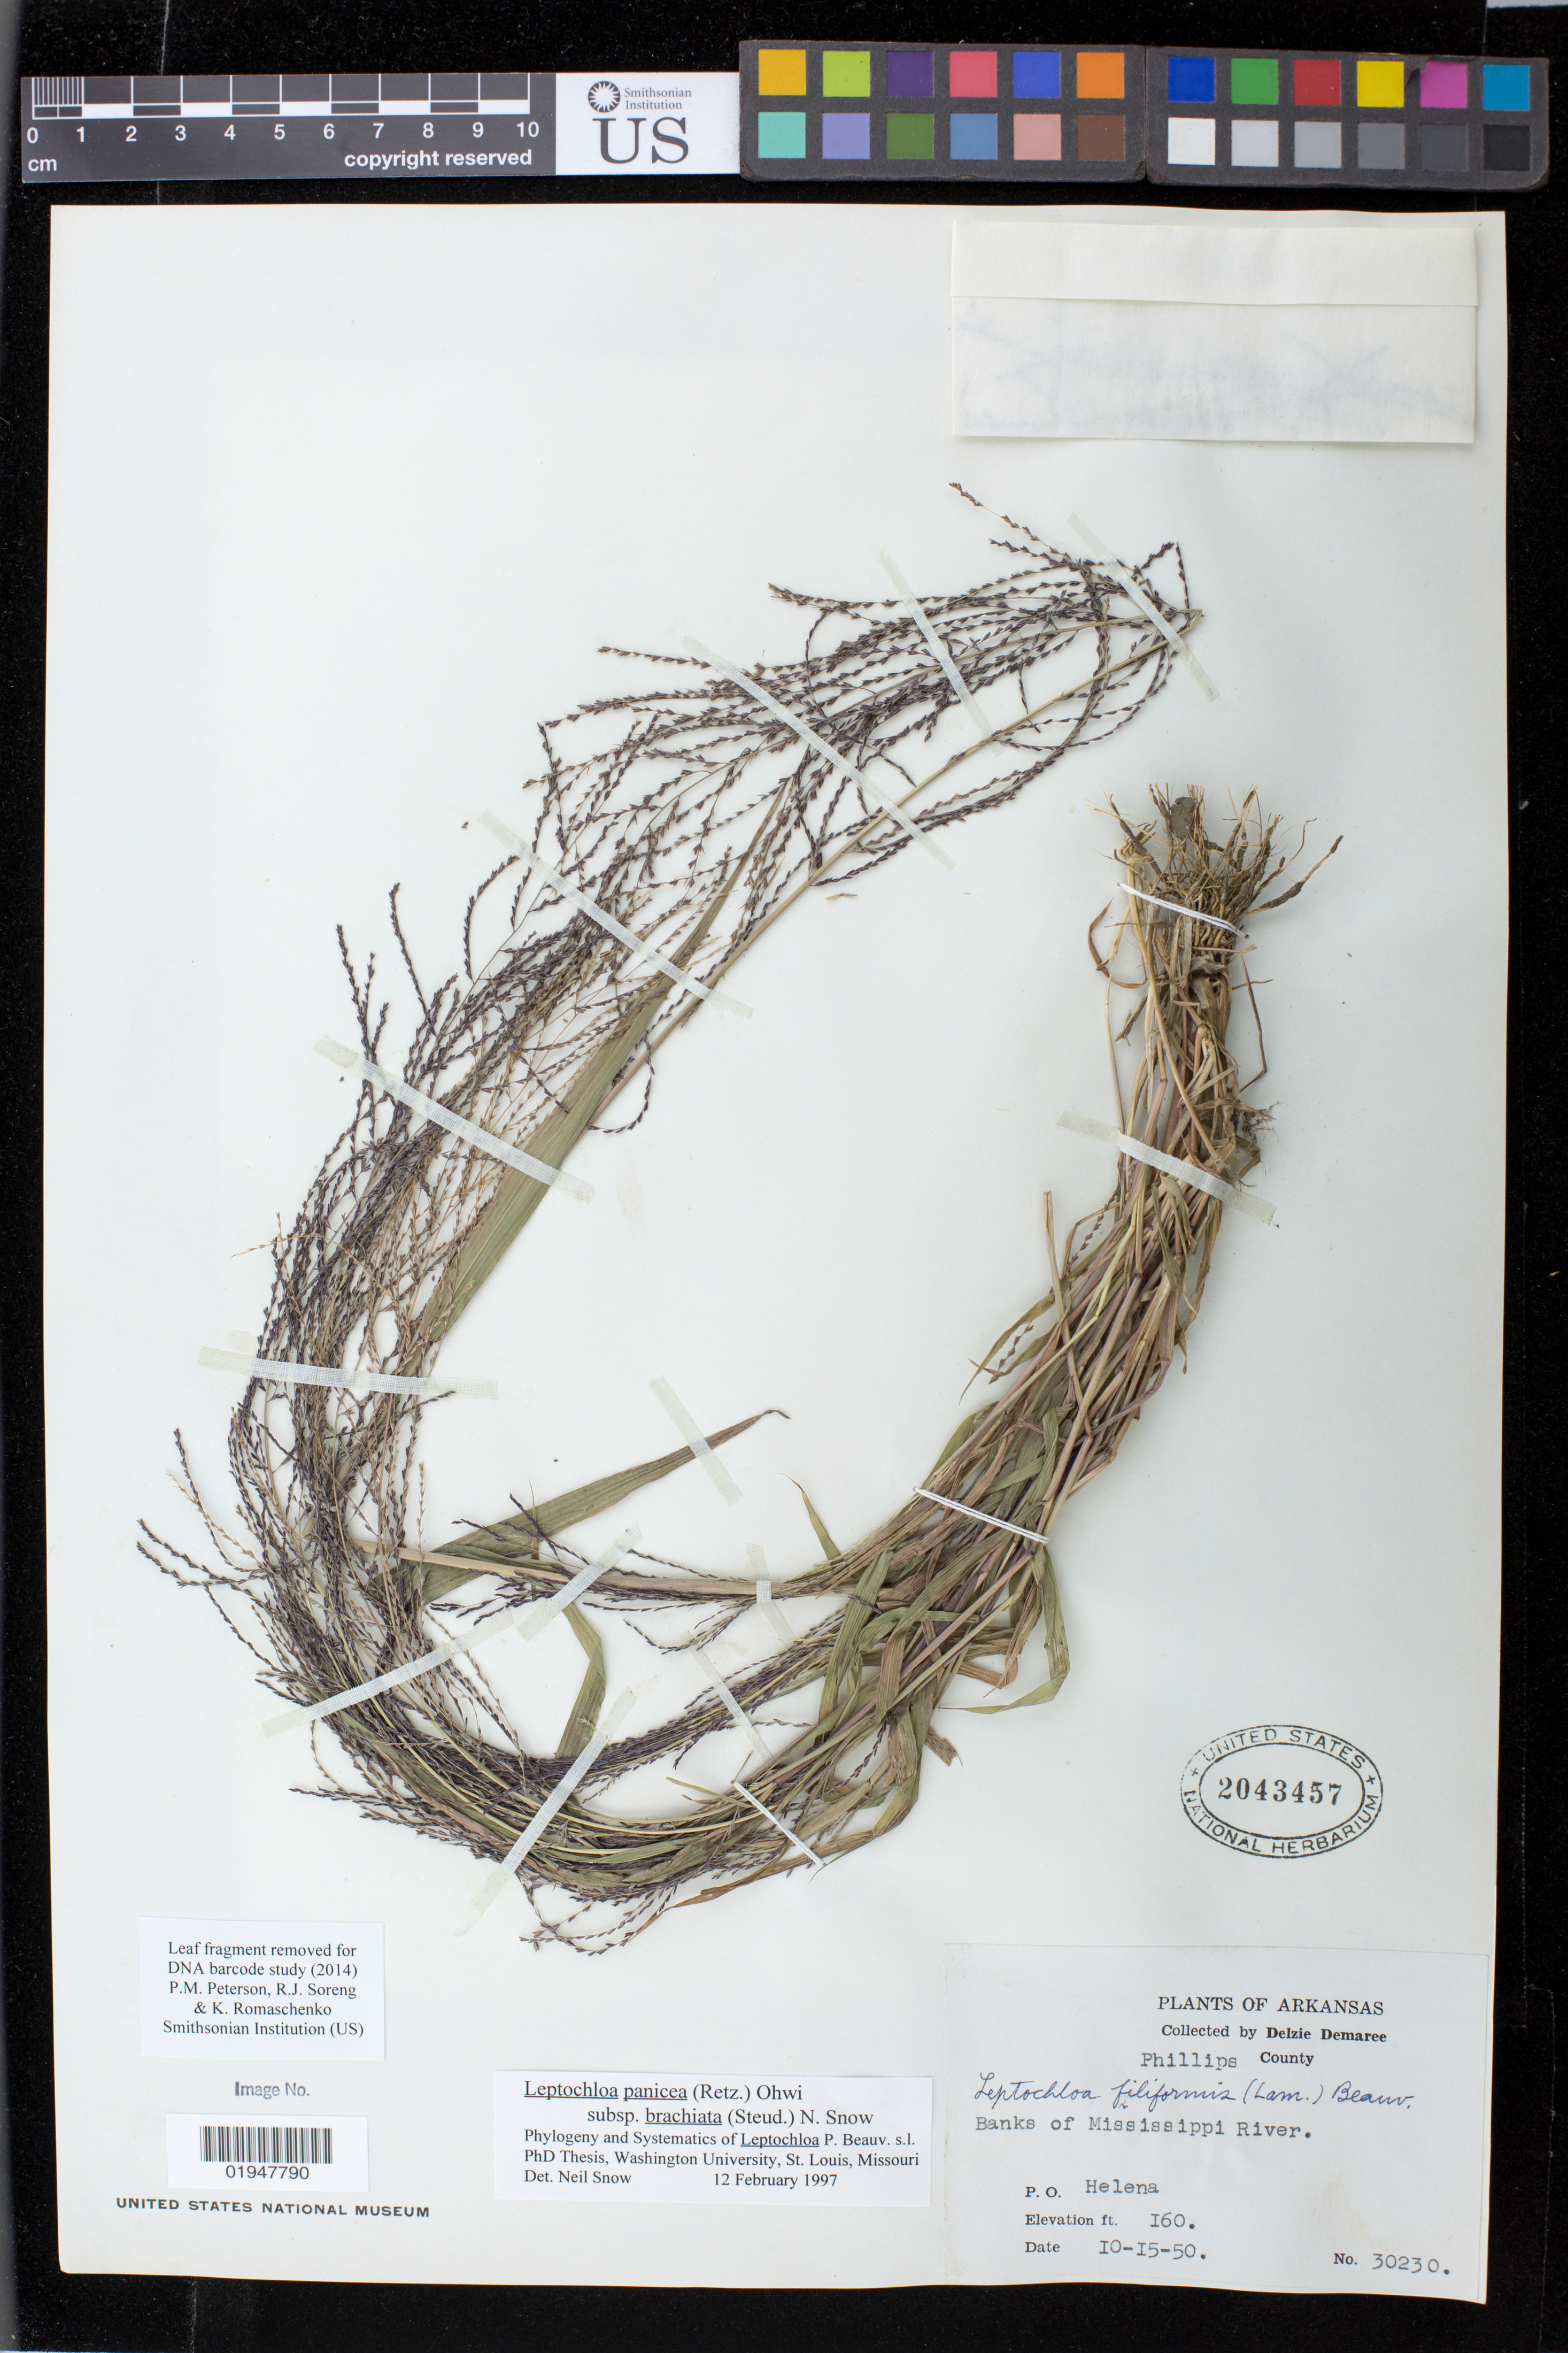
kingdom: Plantae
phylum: Tracheophyta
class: Liliopsida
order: Poales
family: Poaceae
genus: Leptochloa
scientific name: Leptochloa panicea subsp. brachiata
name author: (Steud.) N. Snow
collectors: D. Demaree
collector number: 30230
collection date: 1950-10-15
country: United States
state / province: Arkansas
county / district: Phillips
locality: Helena. Banks of Mississippi River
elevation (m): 49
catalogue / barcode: US 2043457